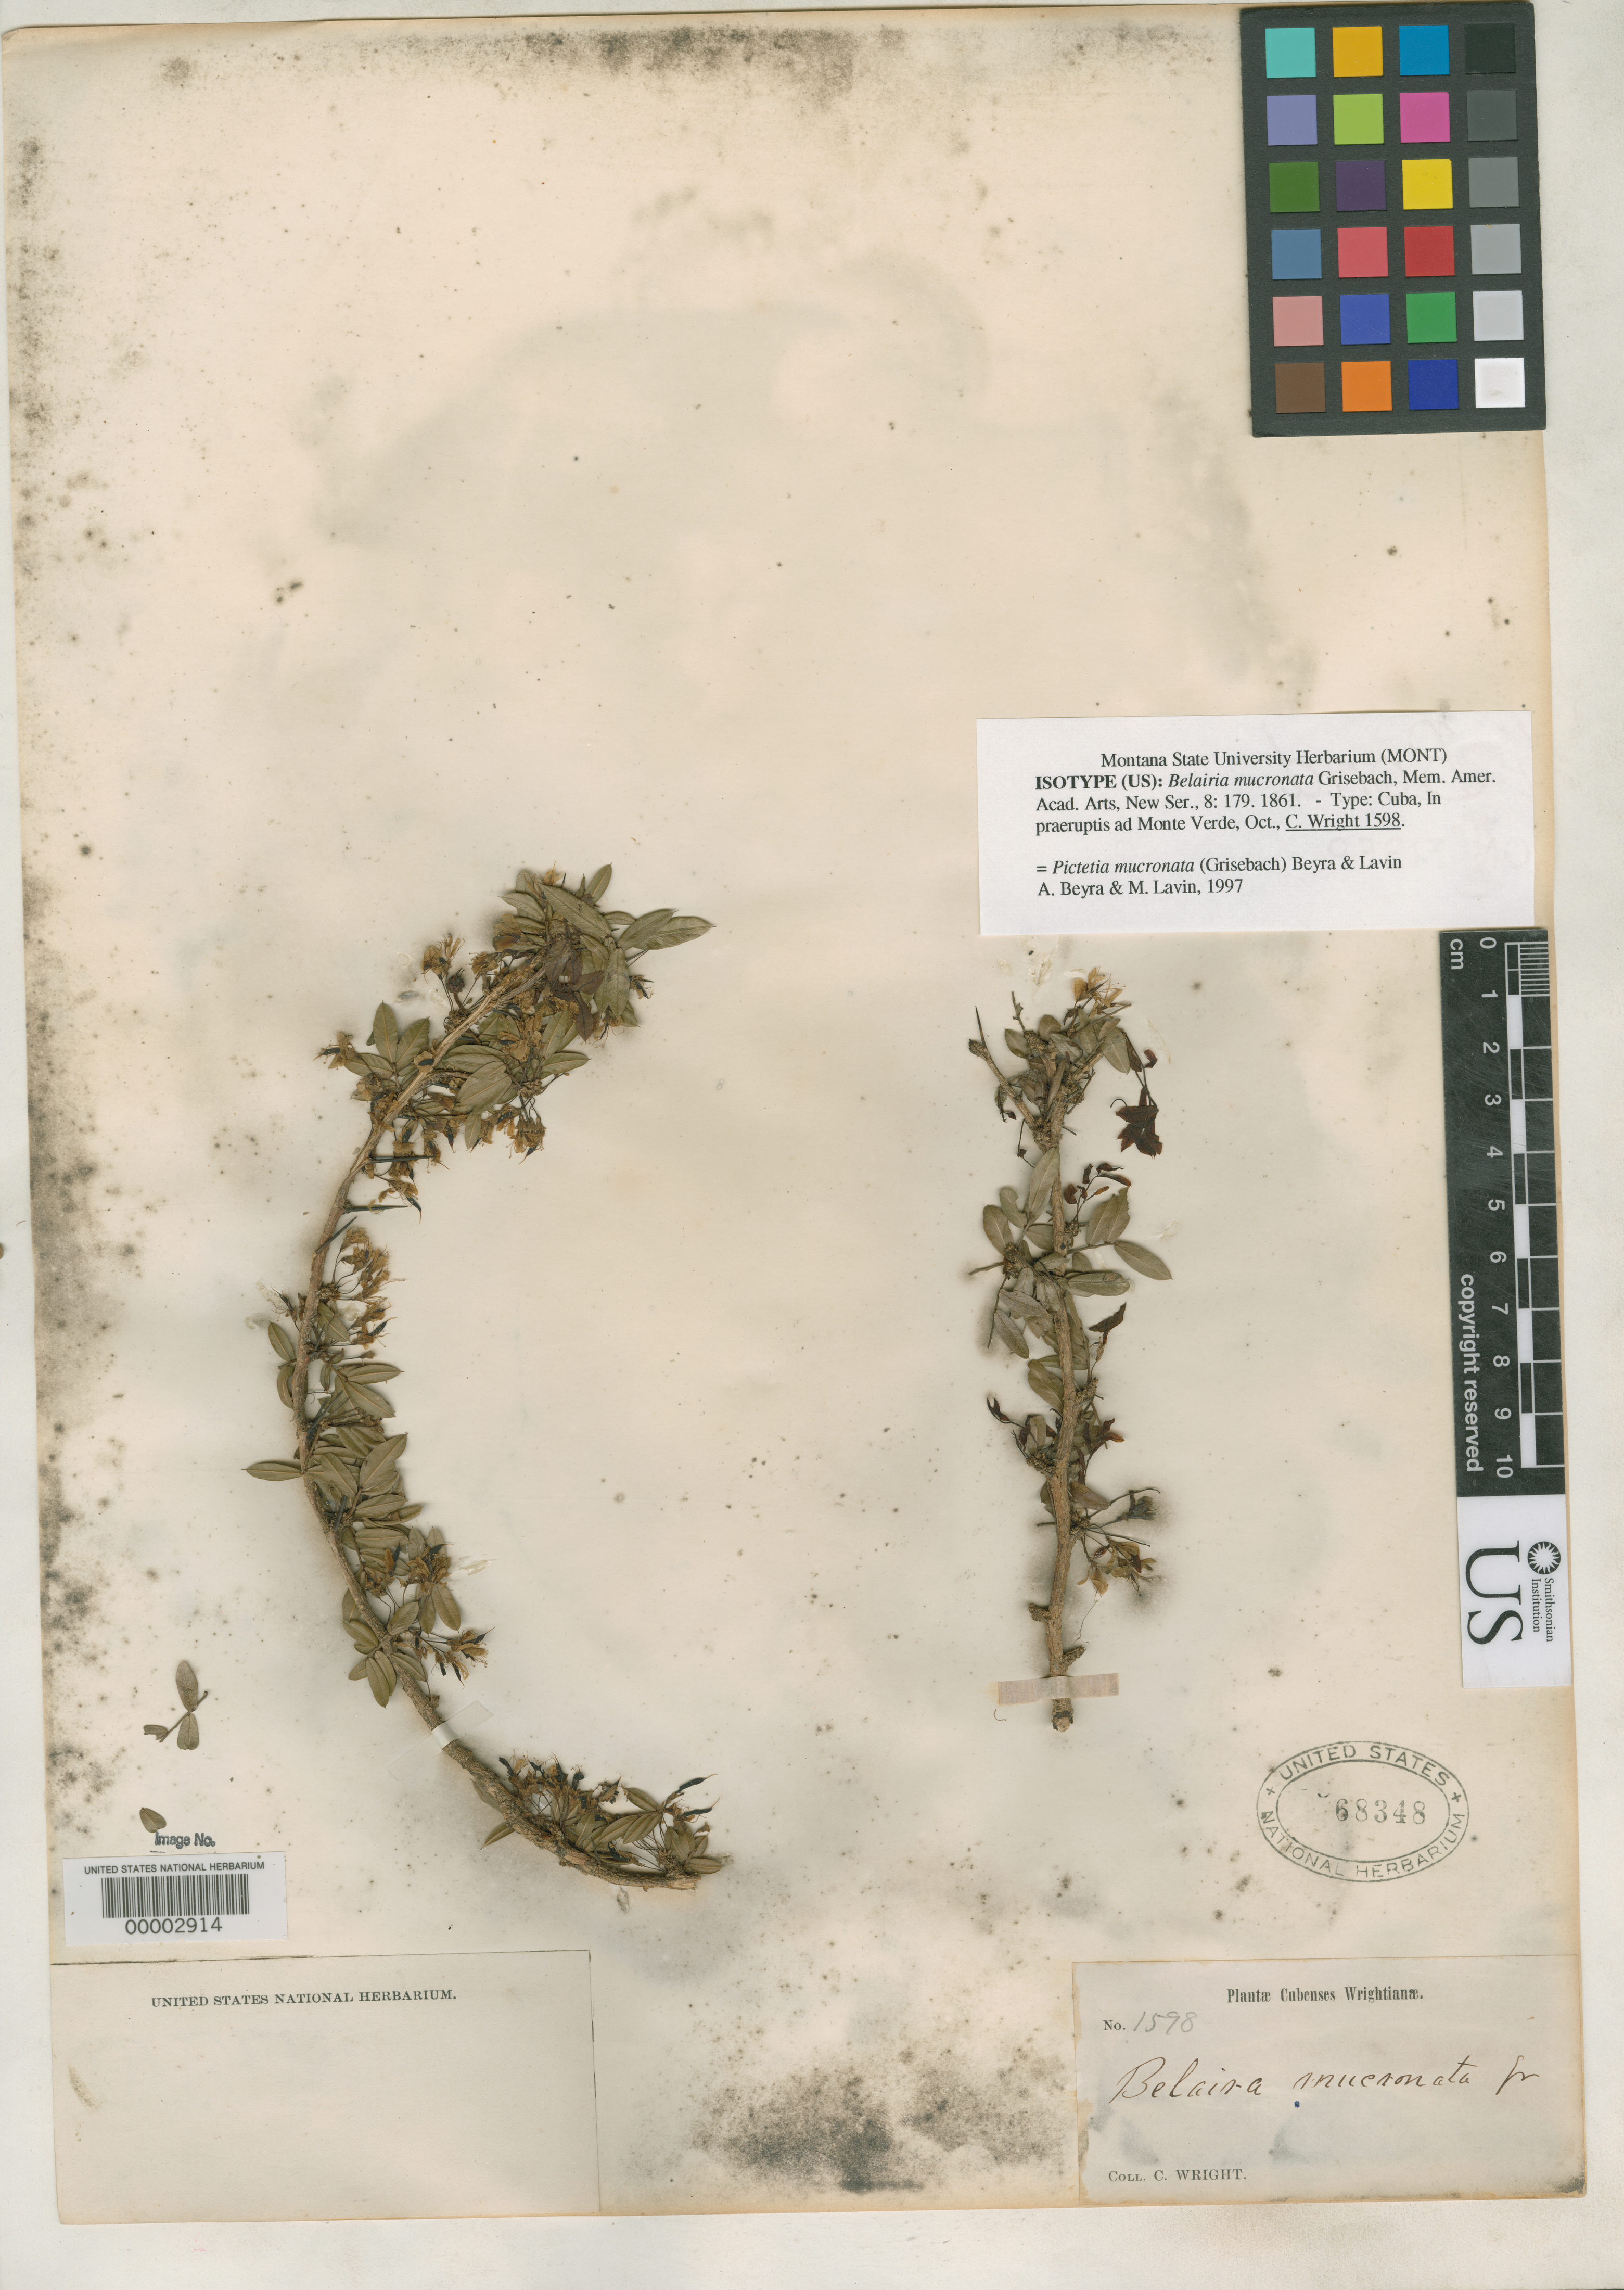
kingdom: Plantae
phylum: Tracheophyta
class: Magnoliopsida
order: Fabales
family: Fabaceae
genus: Belairia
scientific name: Belairia mucronata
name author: Griseb.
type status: Isotype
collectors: C. Wright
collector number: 1598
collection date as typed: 1856 to -- --- 1860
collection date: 1856/1860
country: Cuba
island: Greater Antilles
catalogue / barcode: US 68348